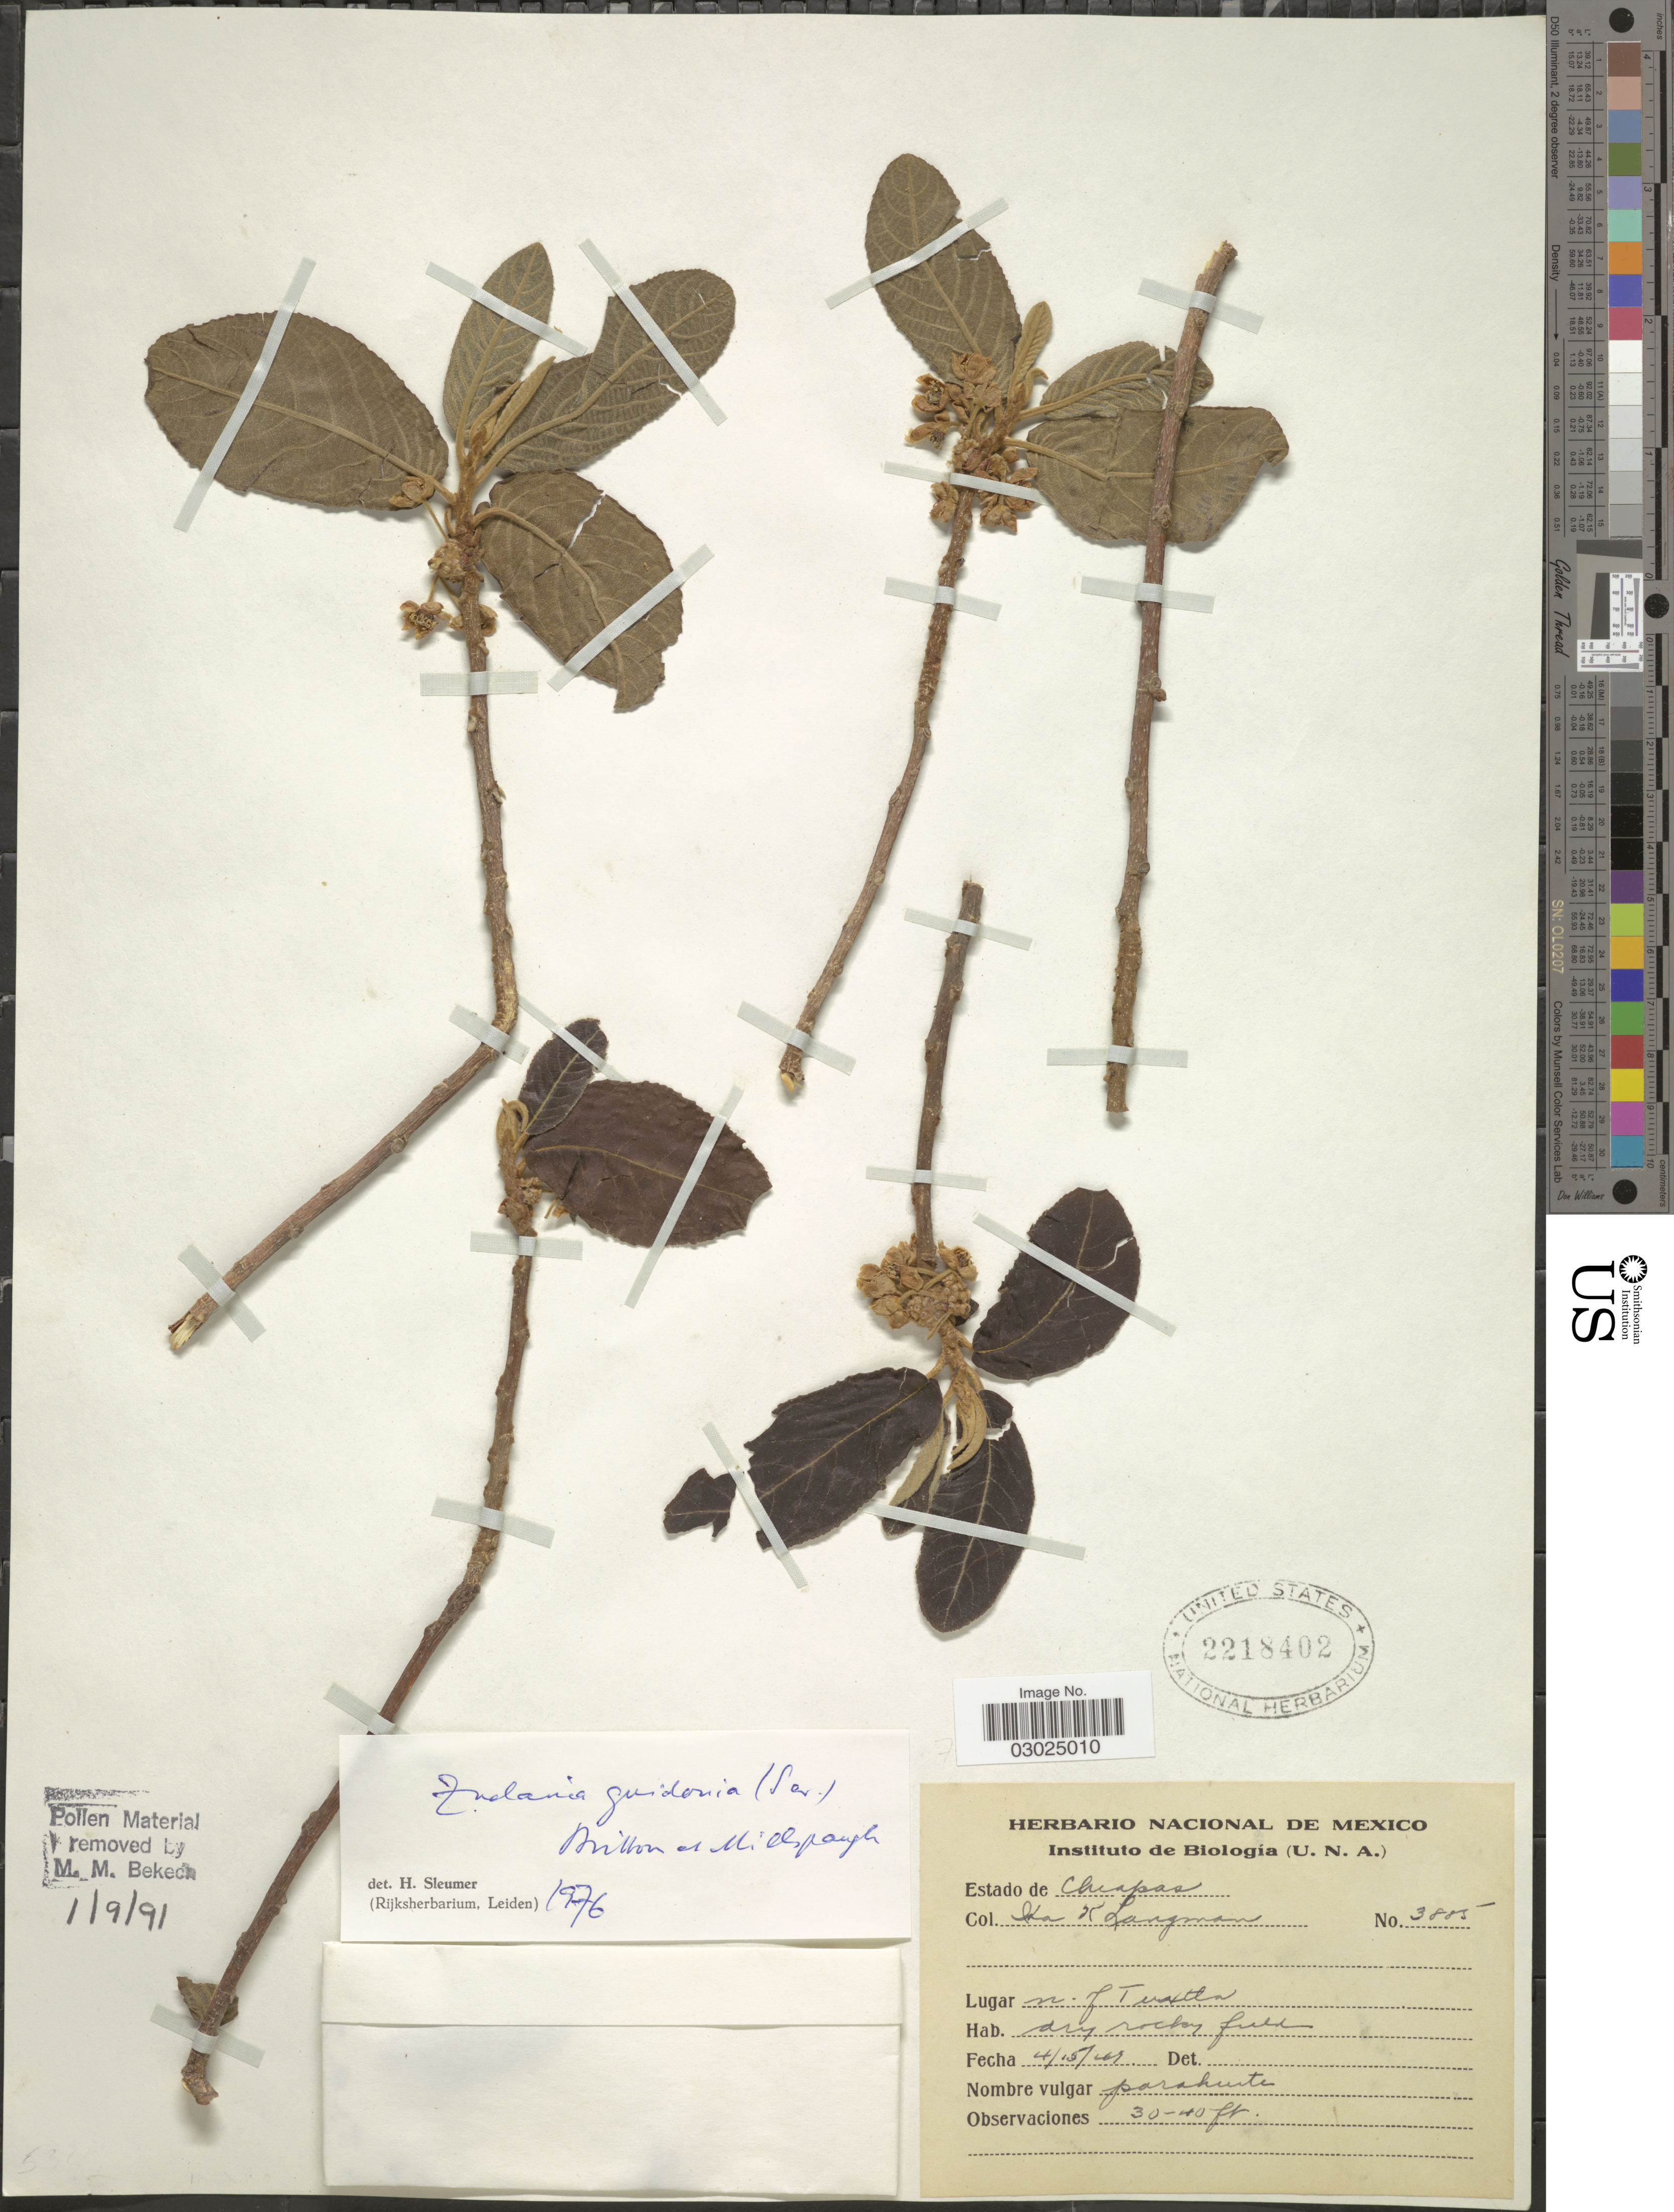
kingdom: Plantae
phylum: Tracheophyta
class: Magnoliopsida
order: Malpighiales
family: Salicaceae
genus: Casearia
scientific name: Casearia laetioides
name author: (A. Rich.) Warb.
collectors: I. K. Langman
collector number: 3885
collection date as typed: Transcribed d/m/y: 15/4/67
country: Mexico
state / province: Chiapas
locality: Estado de Chiapas. N. of Tuxtlan.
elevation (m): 9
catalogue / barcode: US 2218402